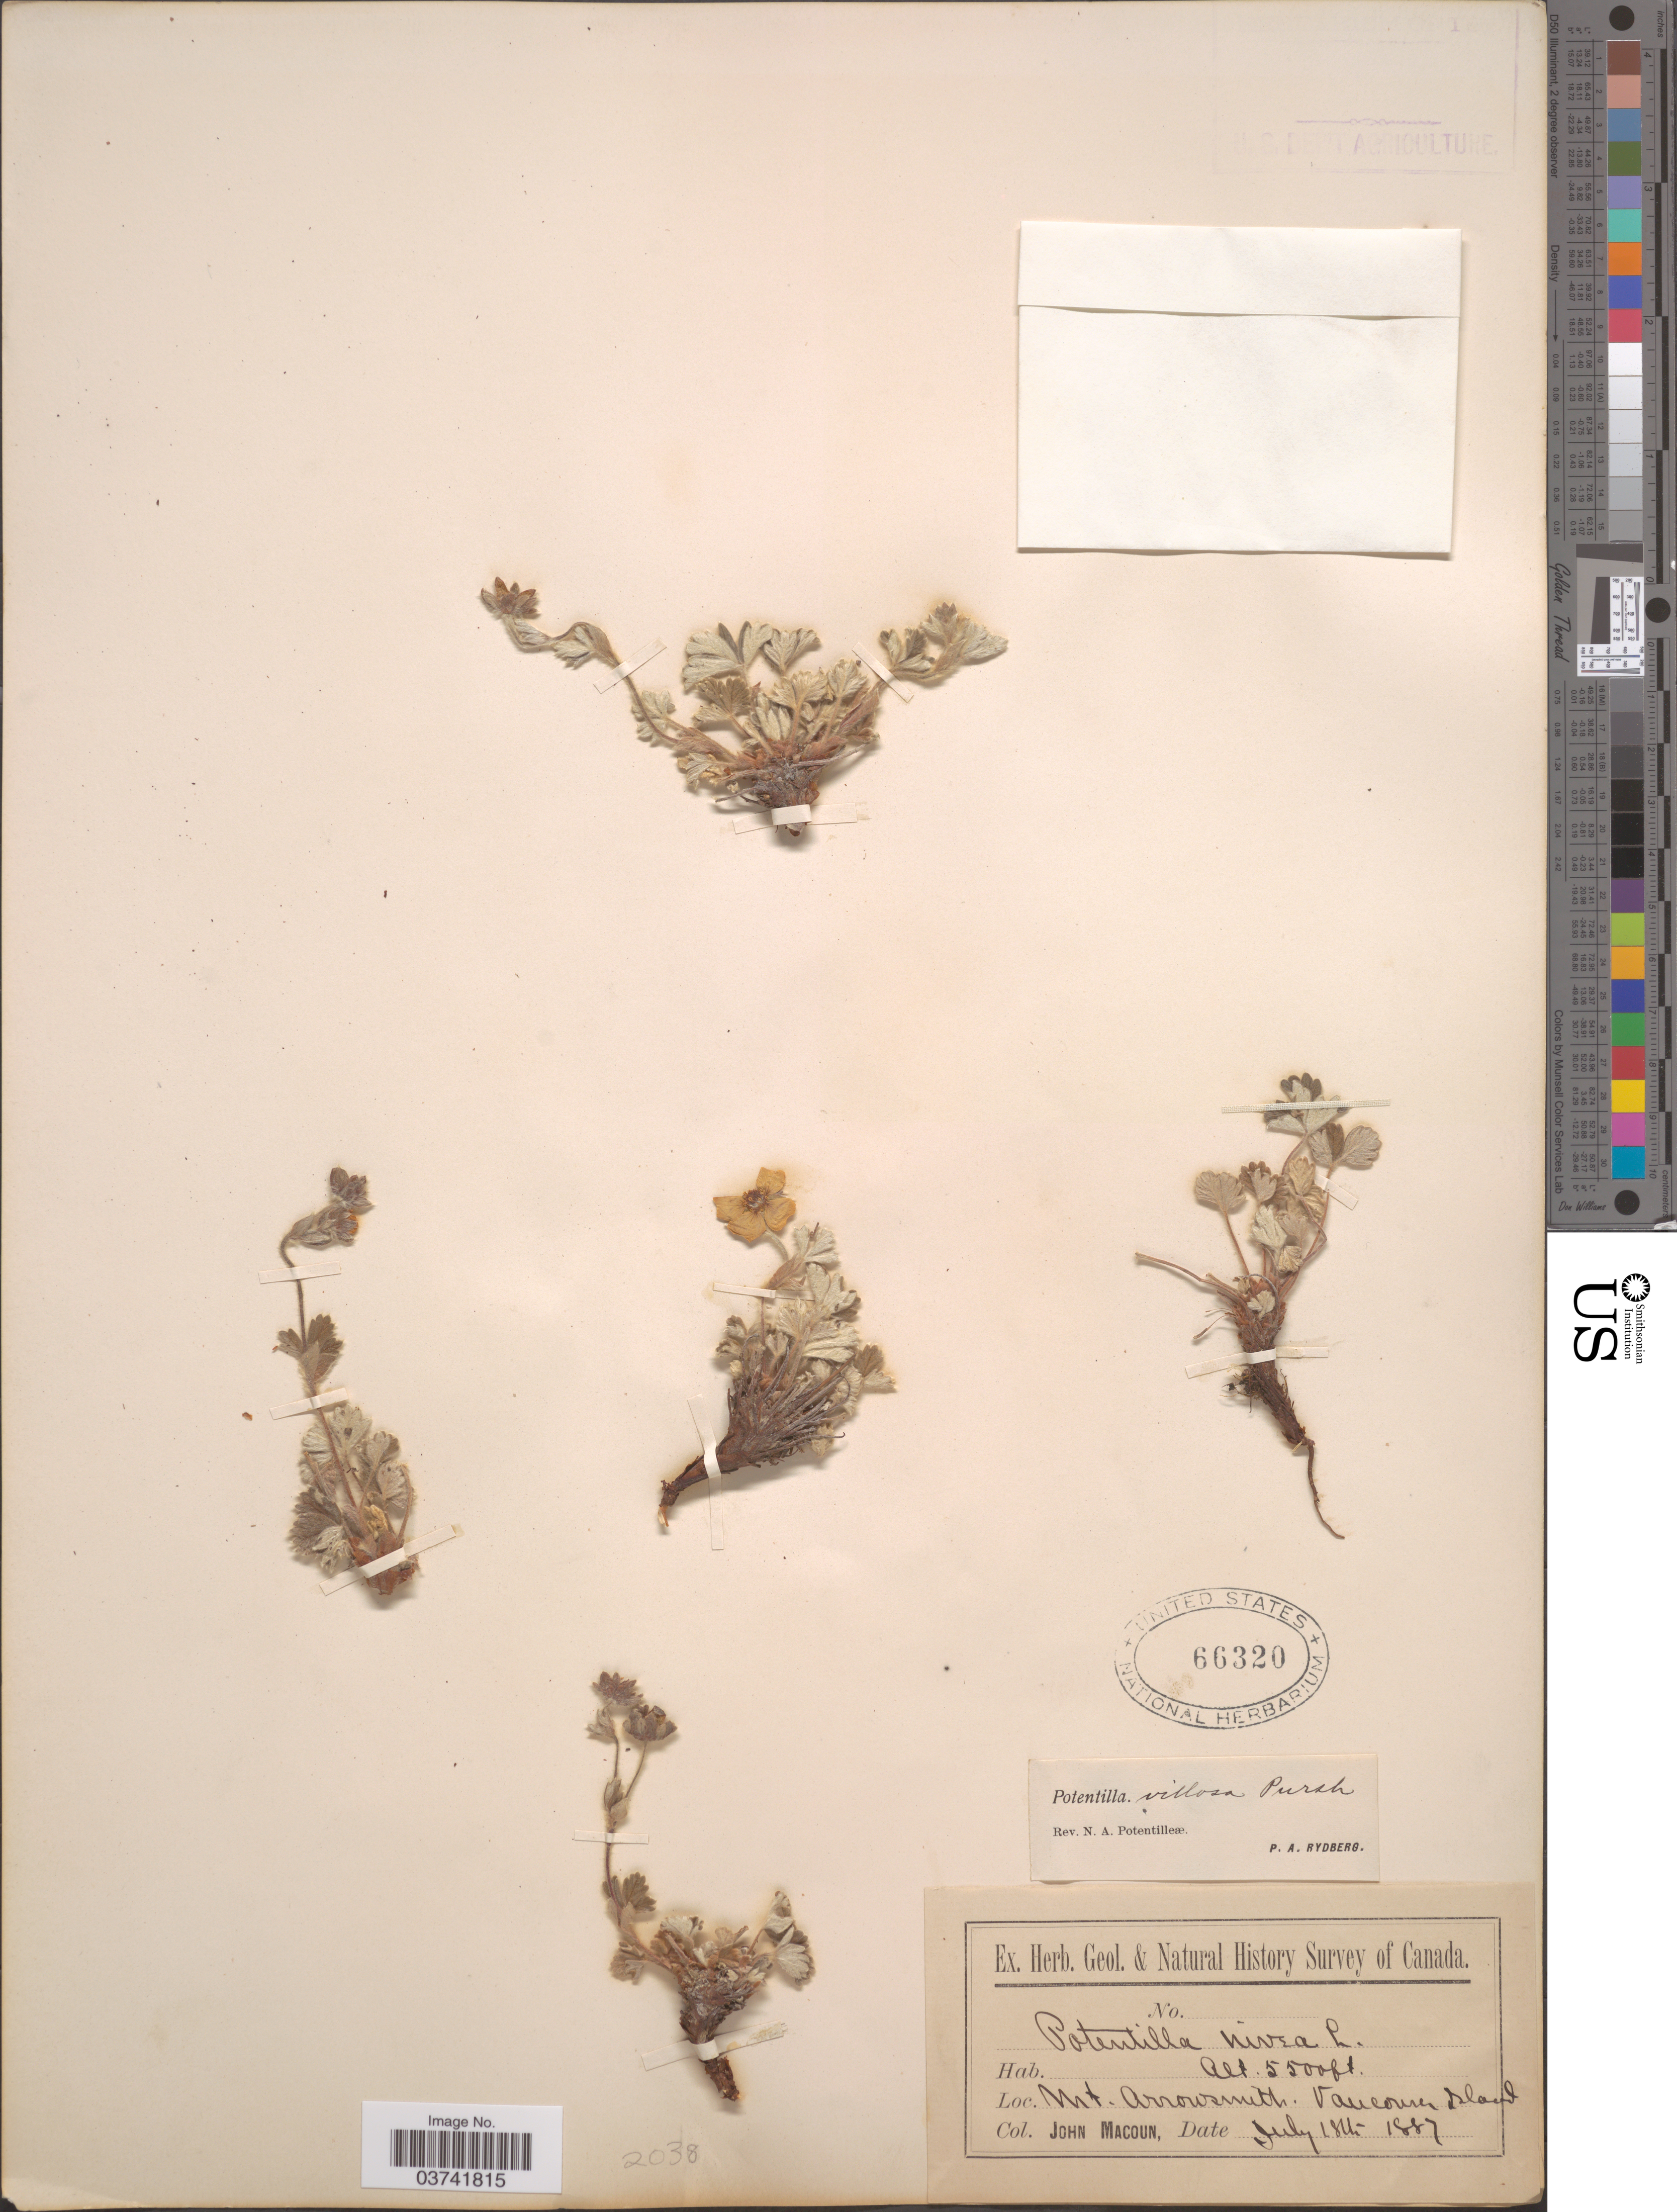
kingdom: Plantae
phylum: Tracheophyta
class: Magnoliopsida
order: Rosales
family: Rosaceae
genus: Potentilla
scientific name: Potentilla villosa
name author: Pall. ex Pursh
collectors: J. Macoun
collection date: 1887-07-18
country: Canada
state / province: British Columbia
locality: Mt. Arrowsmith, Vancouver Island.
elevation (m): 1676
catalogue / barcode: US 66320